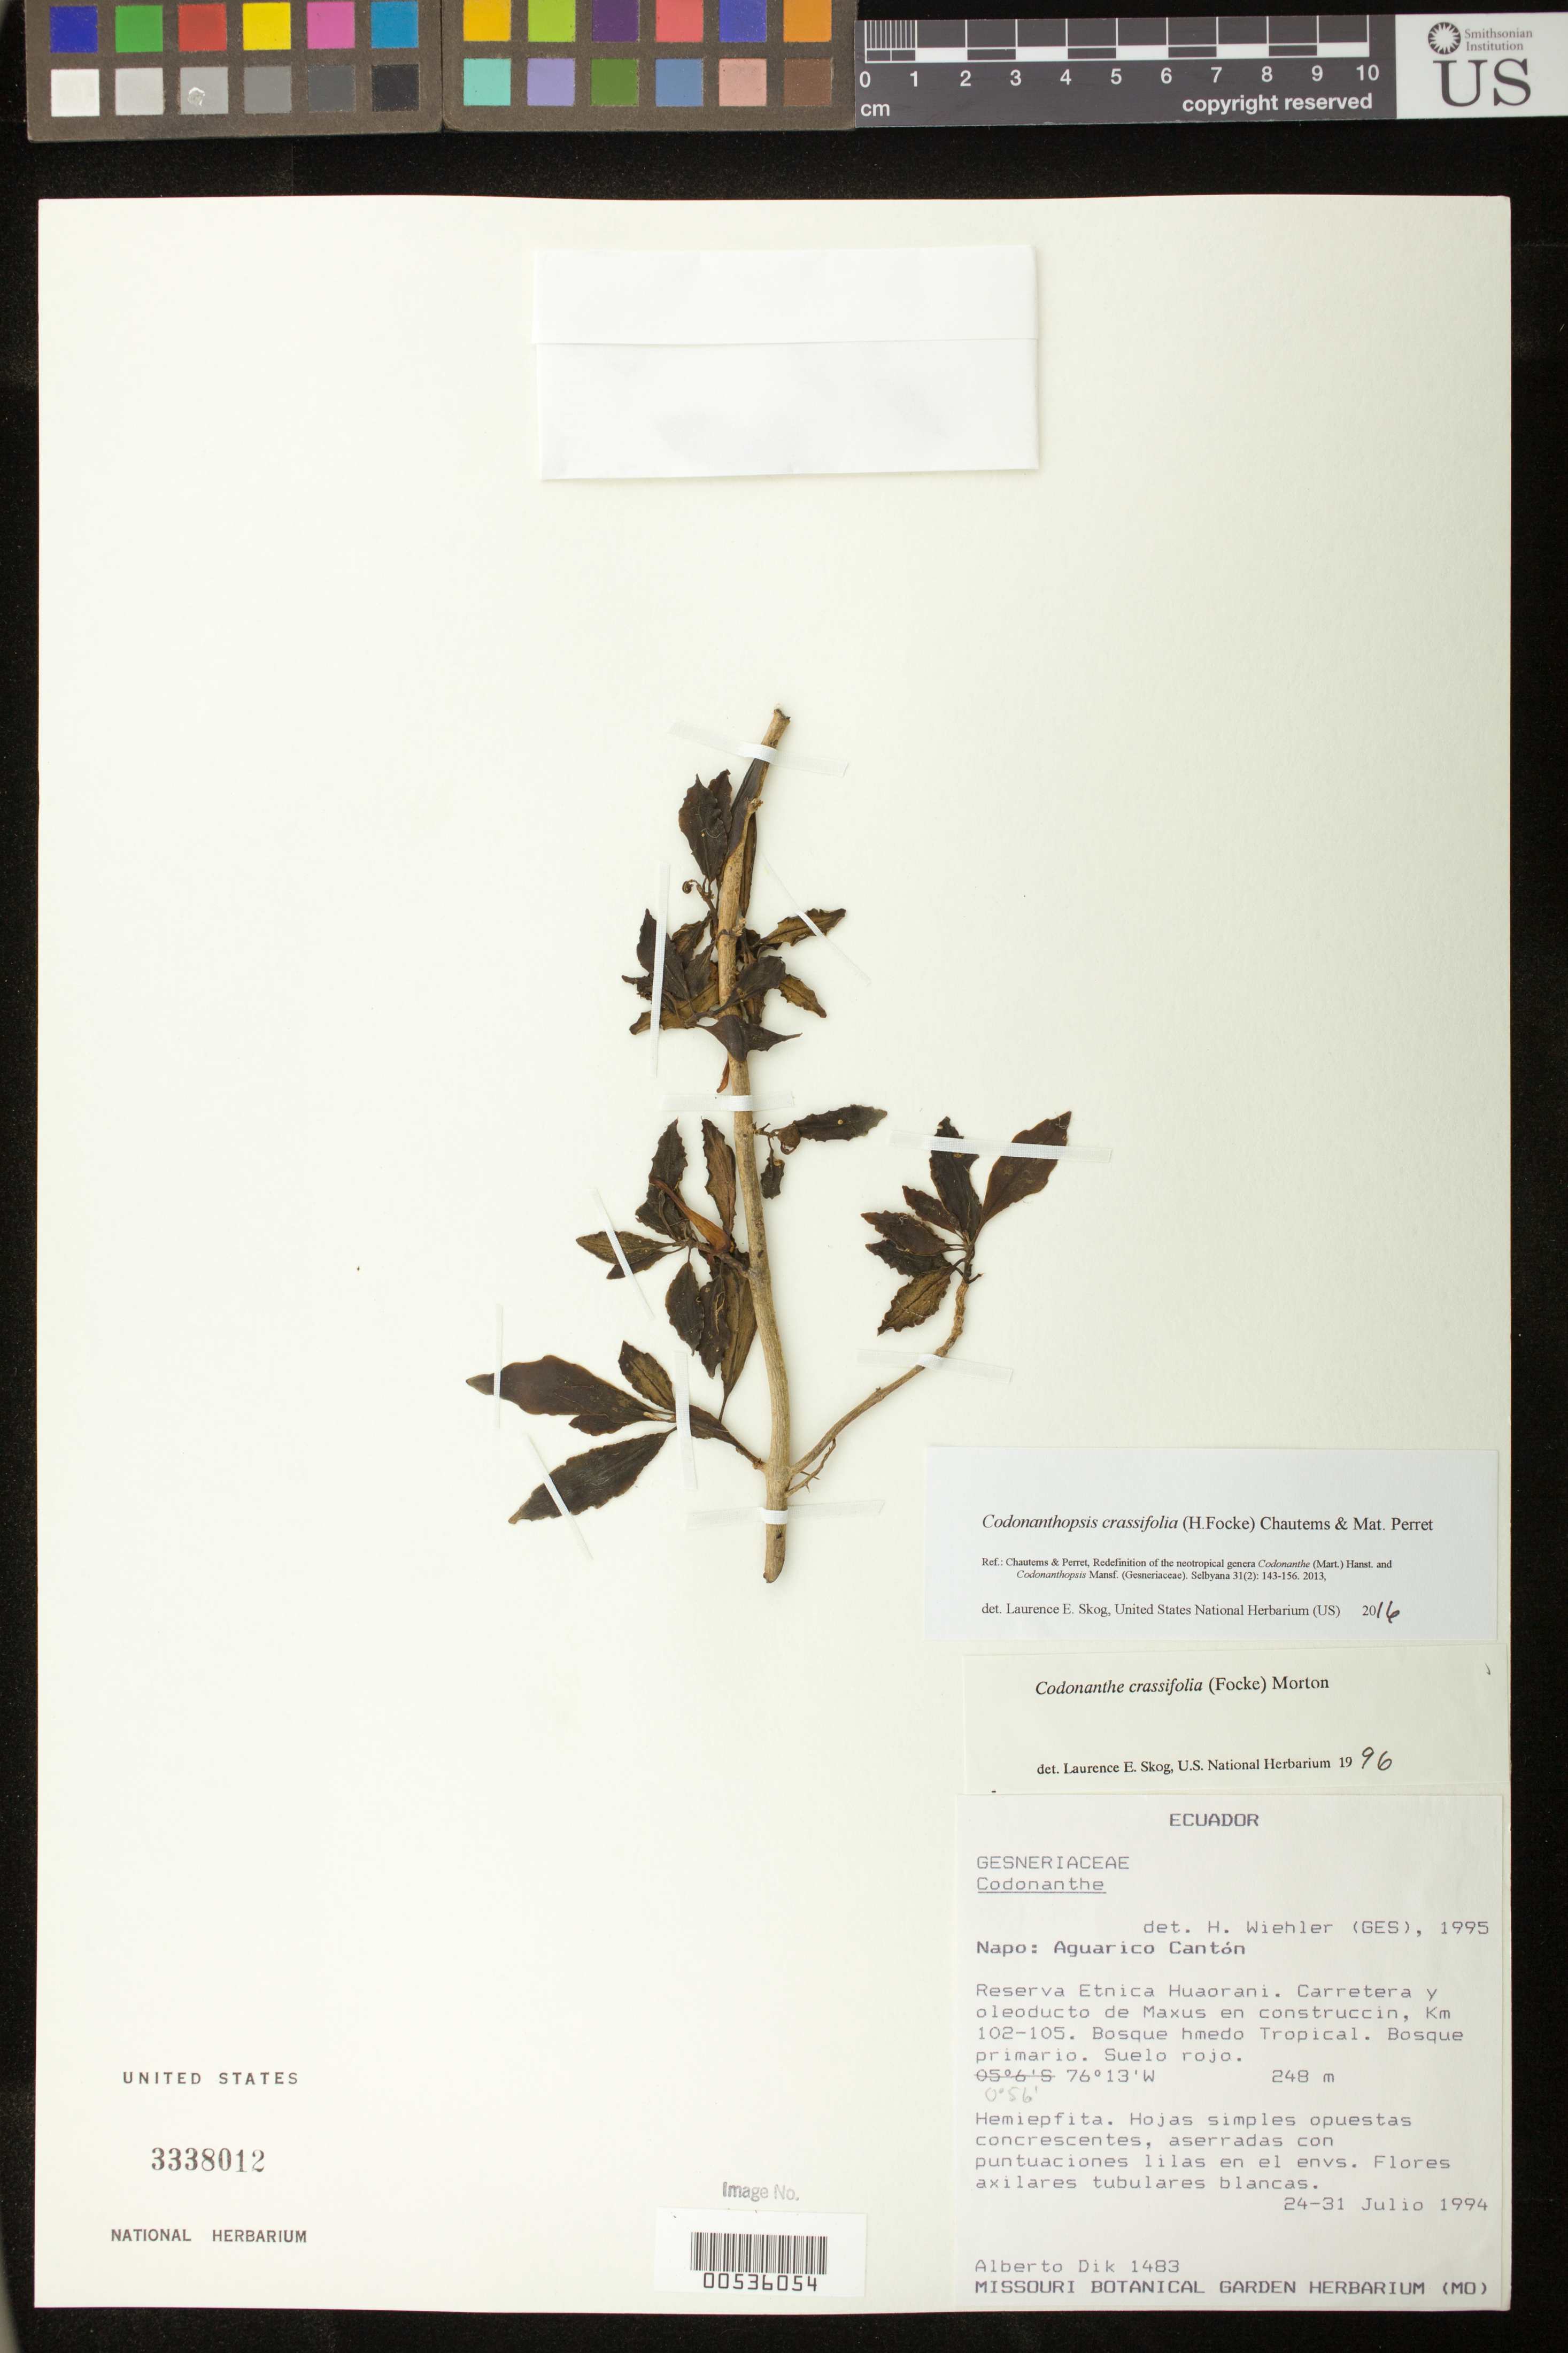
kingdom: Plantae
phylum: Tracheophyta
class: Magnoliopsida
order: Lamiales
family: Gesneriaceae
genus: Codonanthopsis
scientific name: Codonanthopsis crassifolia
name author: (H. Focke) Chautems & Mat.Perret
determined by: Skog, Laurence E.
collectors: A. Dik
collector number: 1483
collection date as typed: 24-31 Jul 1994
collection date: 1994-07-24/1994-07-31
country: Ecuador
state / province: Napo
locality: Aguarico: Reserva Etnica Huaorani; carretera y oleoducto de Maxus en construcción, Km 102-105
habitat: Bosque húmedo tropical; bosque primario, suelos rojos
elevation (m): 248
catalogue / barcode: US 3338012